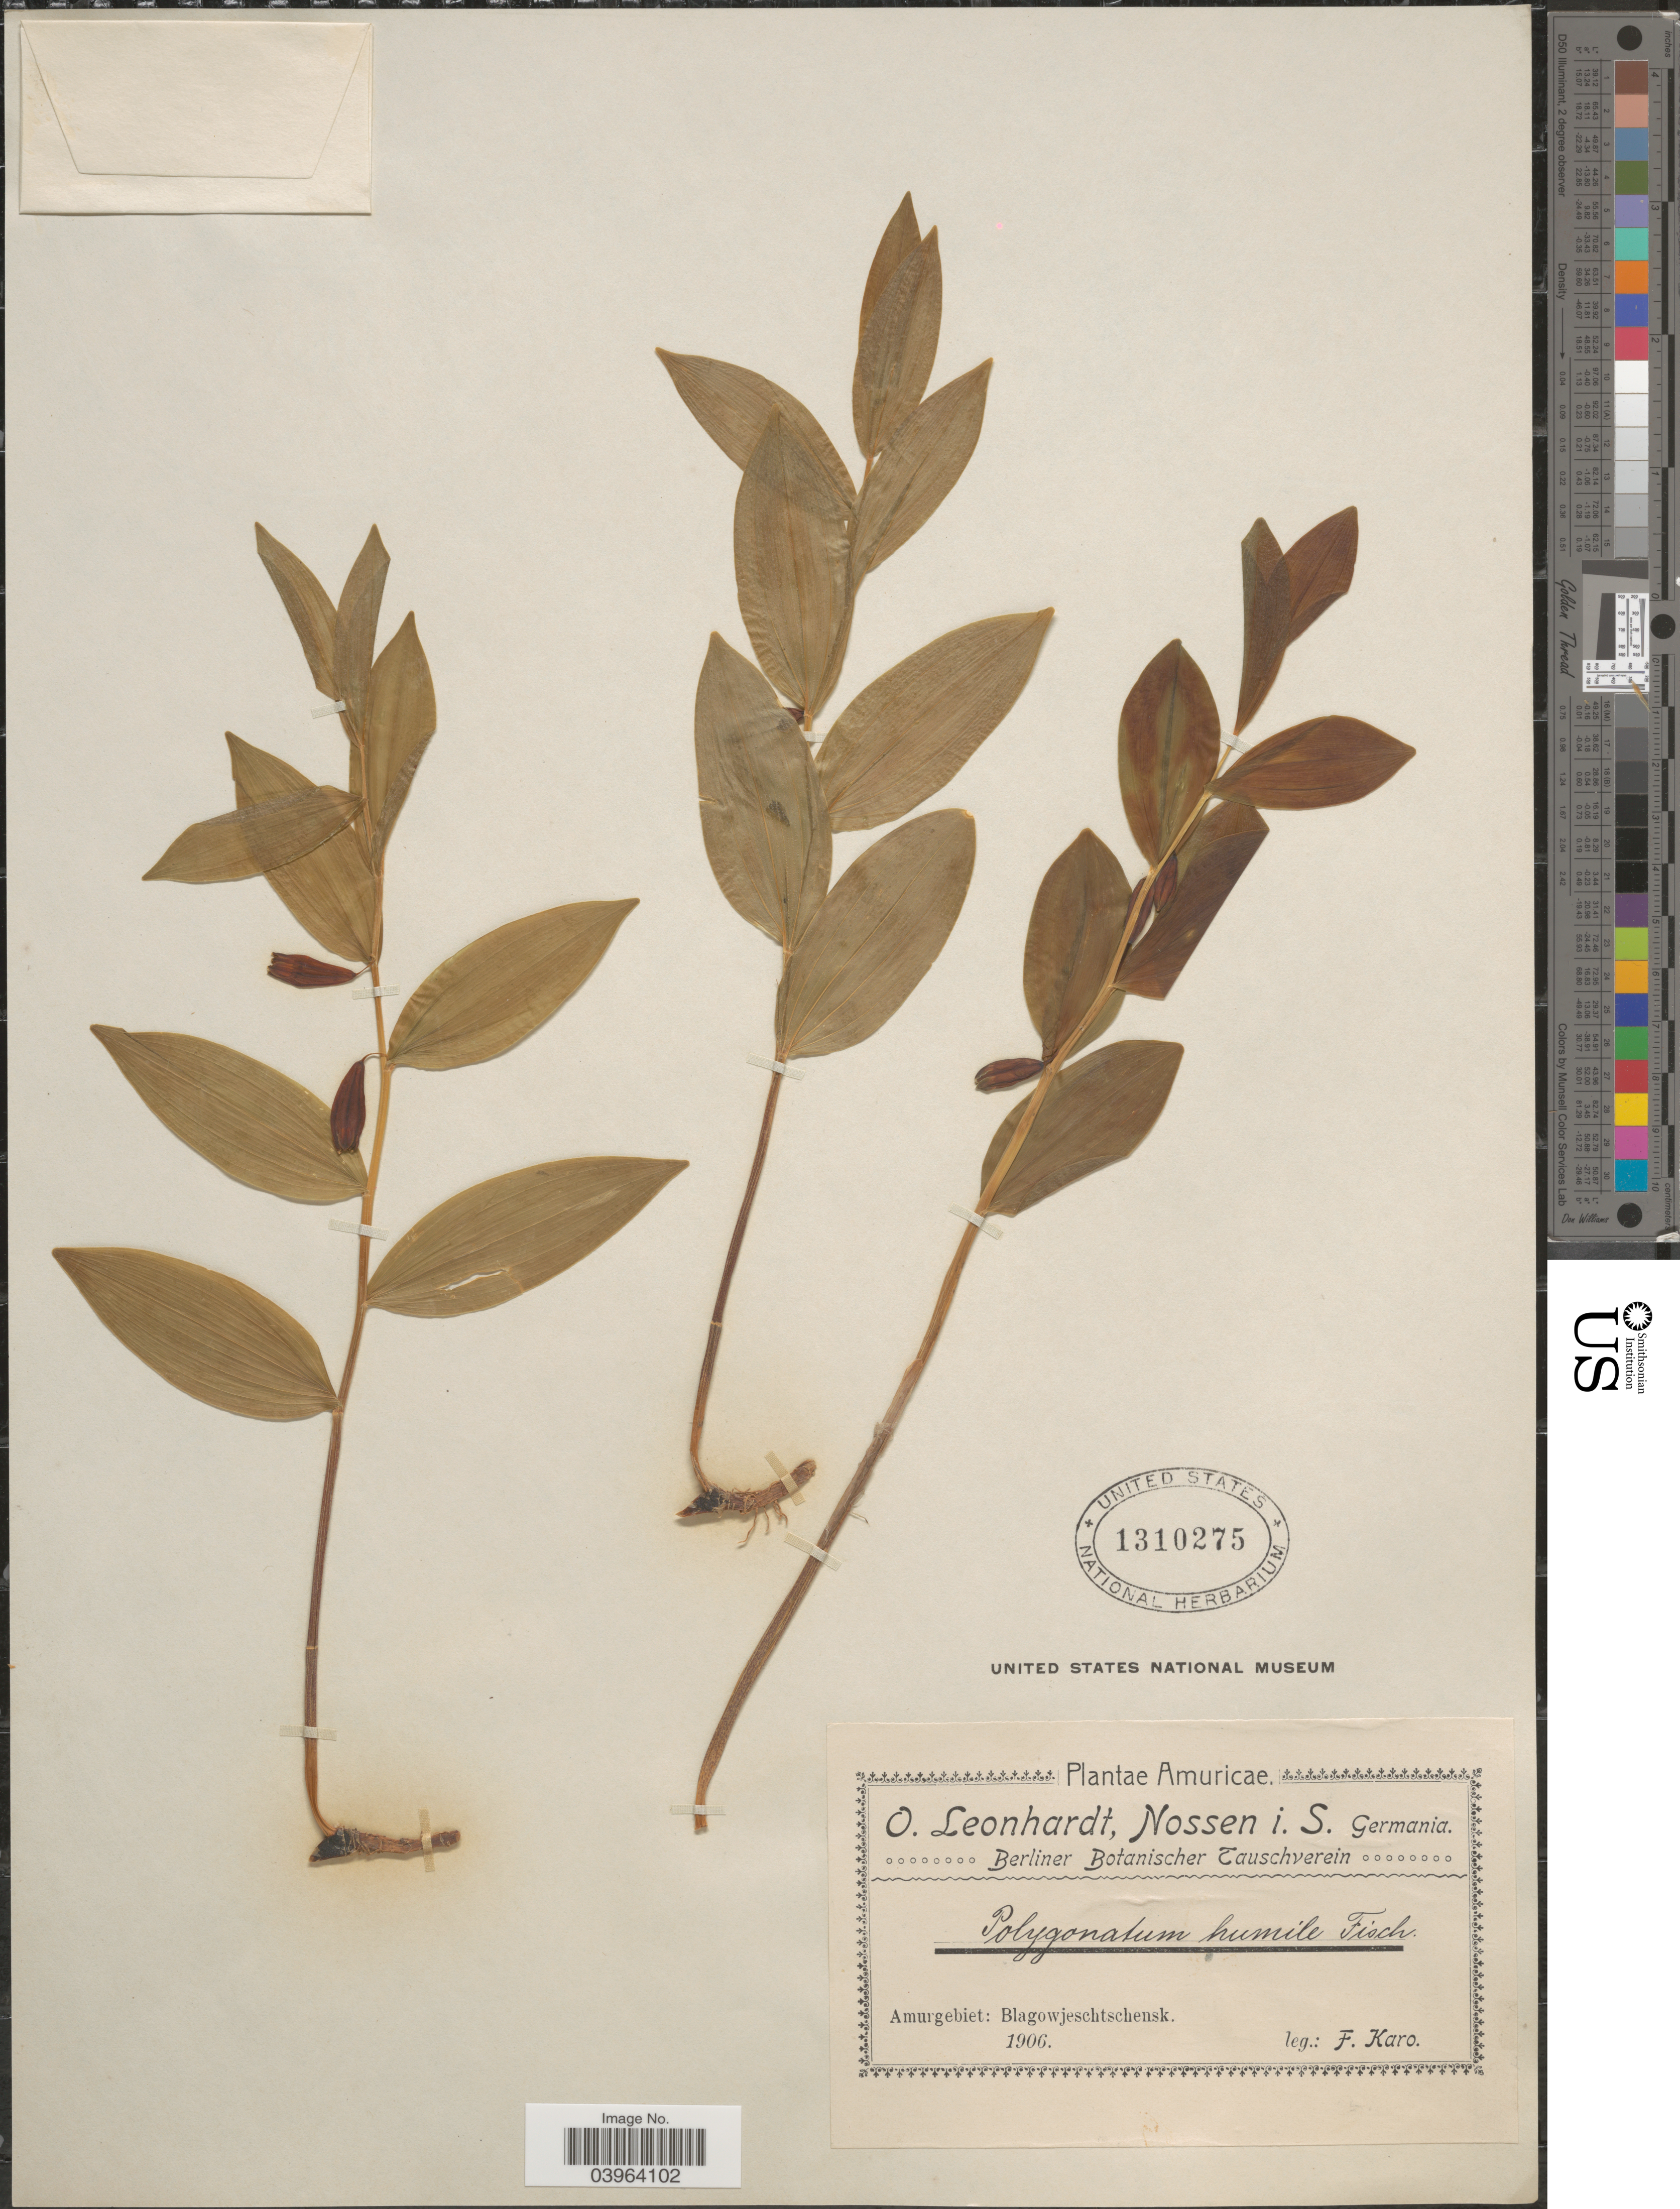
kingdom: Plantae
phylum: Tracheophyta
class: Liliopsida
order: Asparagales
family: Asparagaceae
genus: Polygonatum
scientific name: Polygonatum humile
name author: Fisch. ex Maxim.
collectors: F. Karo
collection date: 1906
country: Russian Federation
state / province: Amur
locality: Amuricae. Amurgebiet: Blagowjeschtschensk.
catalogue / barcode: US 1310275